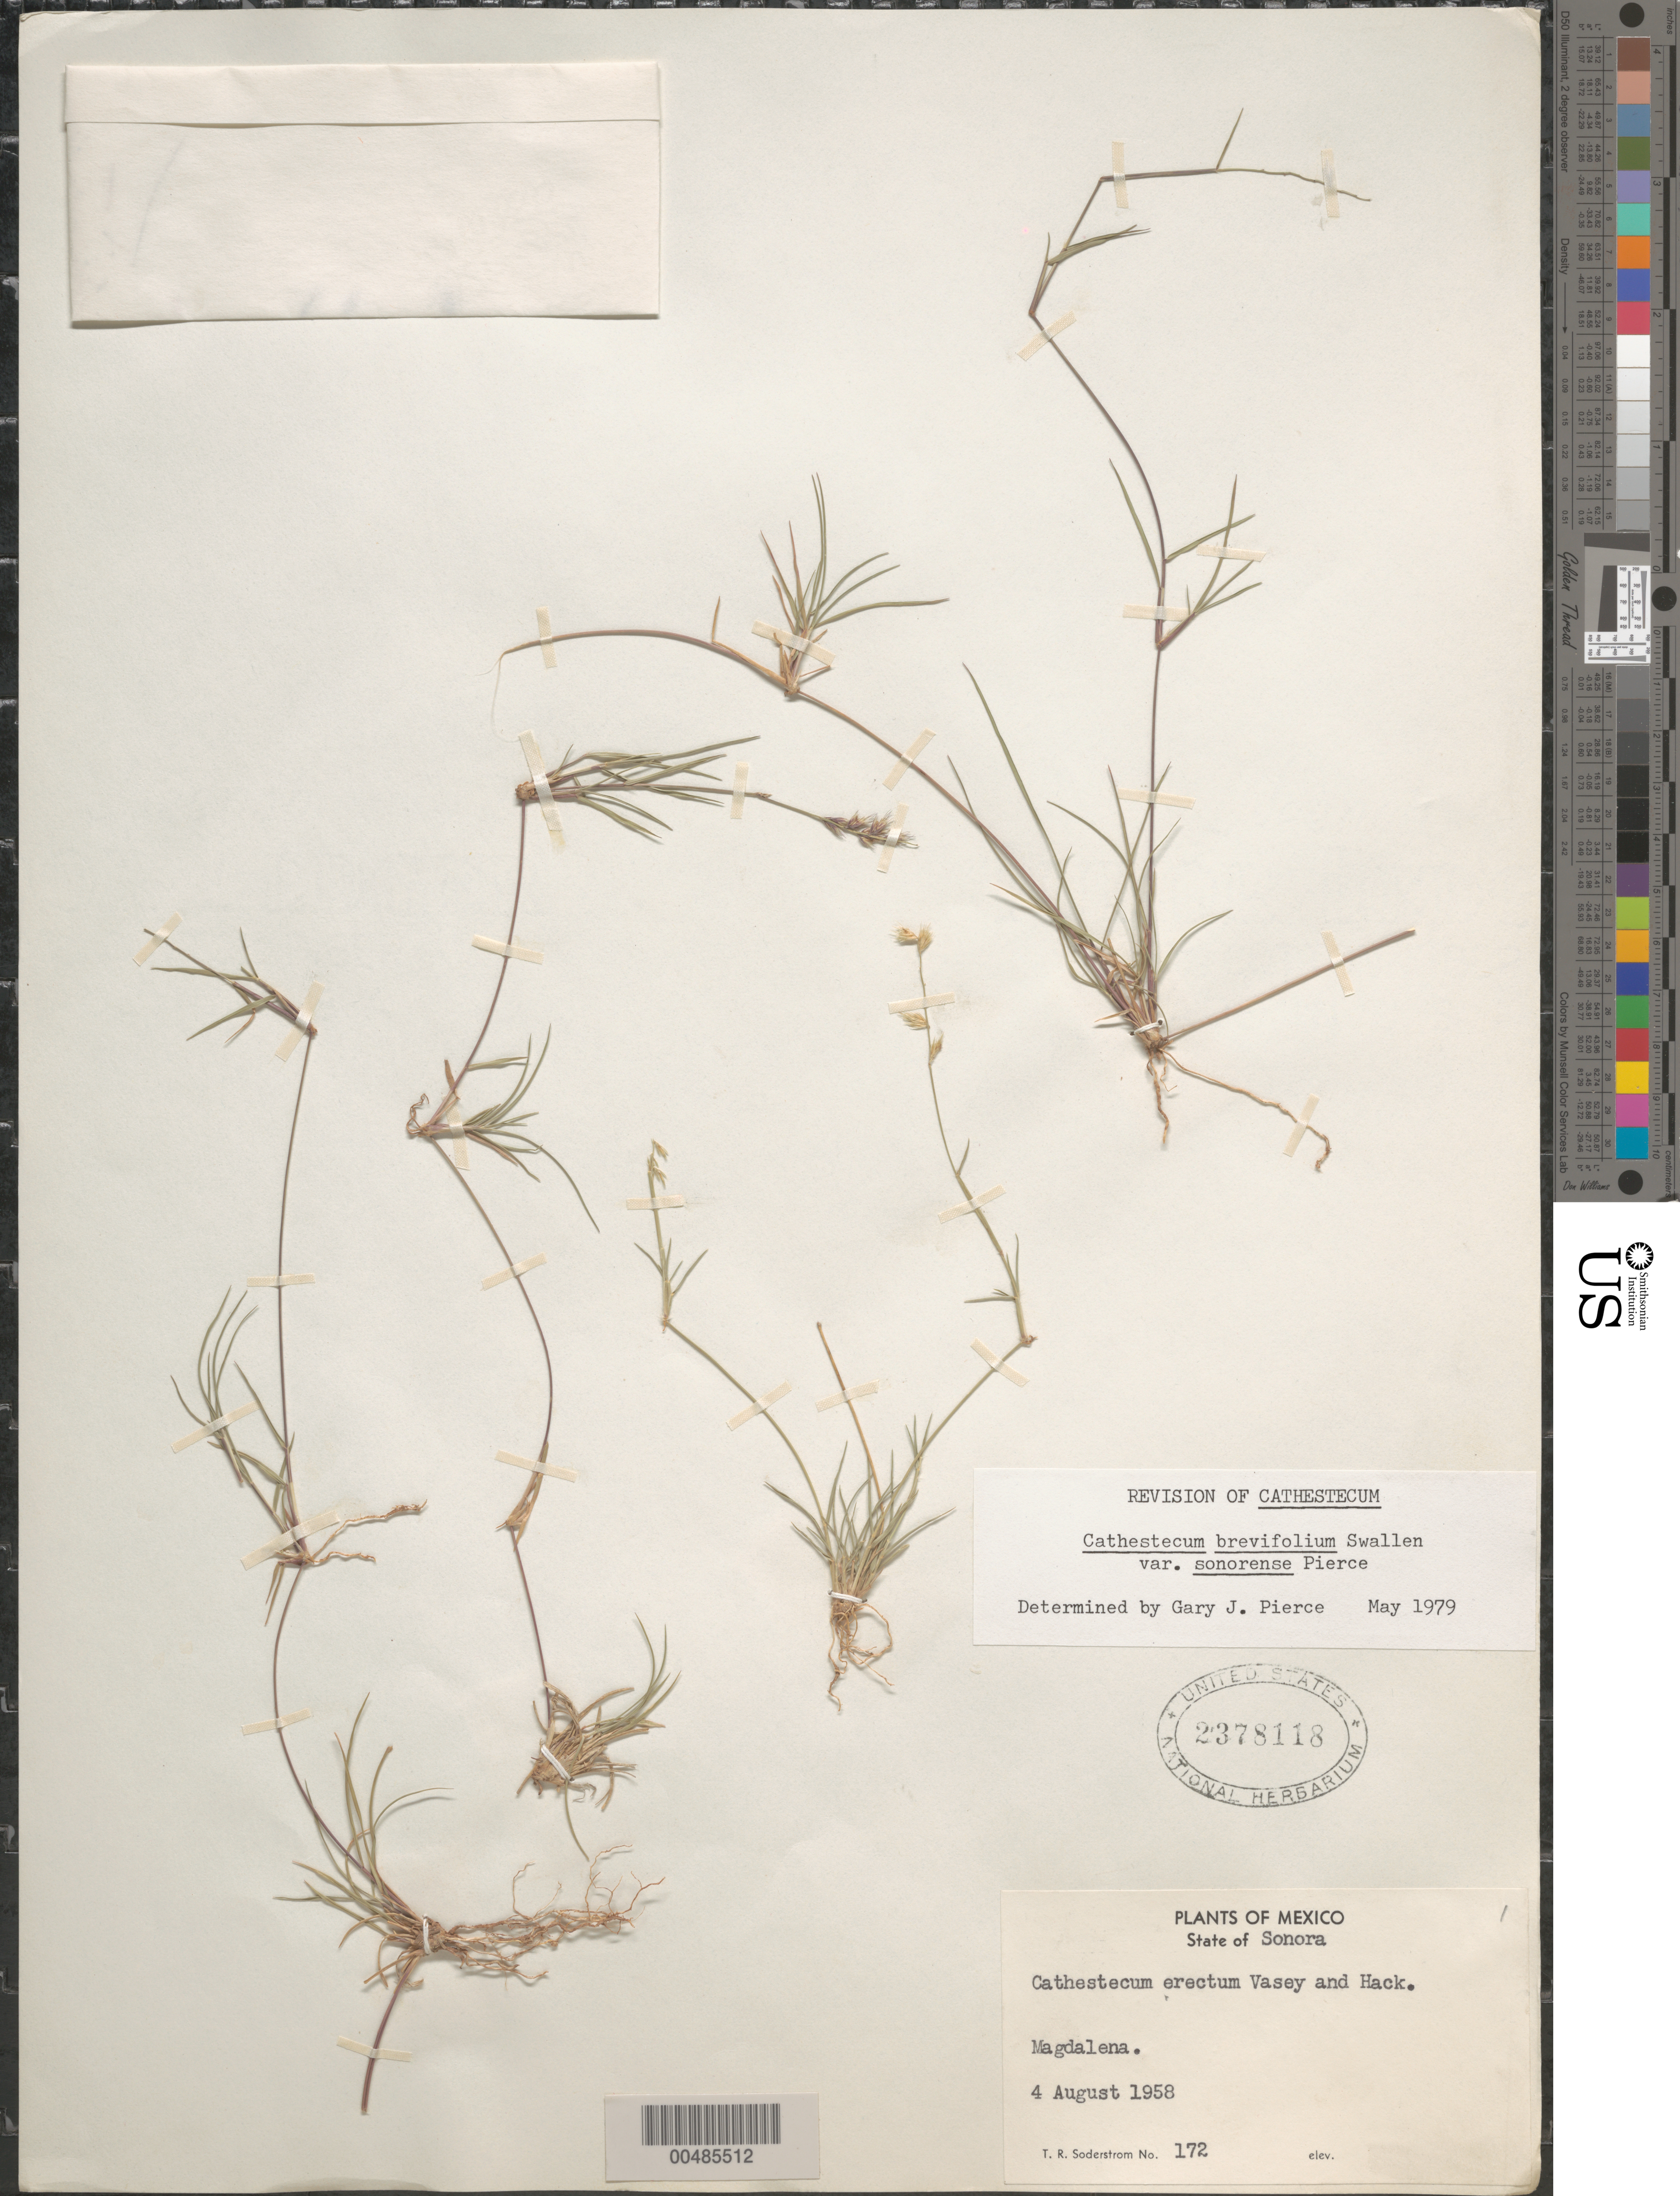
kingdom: Plantae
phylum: Tracheophyta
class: Liliopsida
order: Poales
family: Poaceae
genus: Cathestecum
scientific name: Cathestecum brevifolium var. sonorense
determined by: Pierce, G. J.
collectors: T. R. Soderstrom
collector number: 172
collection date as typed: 4 Aug 1958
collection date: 1958-08-04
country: Mexico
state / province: Sonora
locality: Magdalena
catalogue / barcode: US 2378118